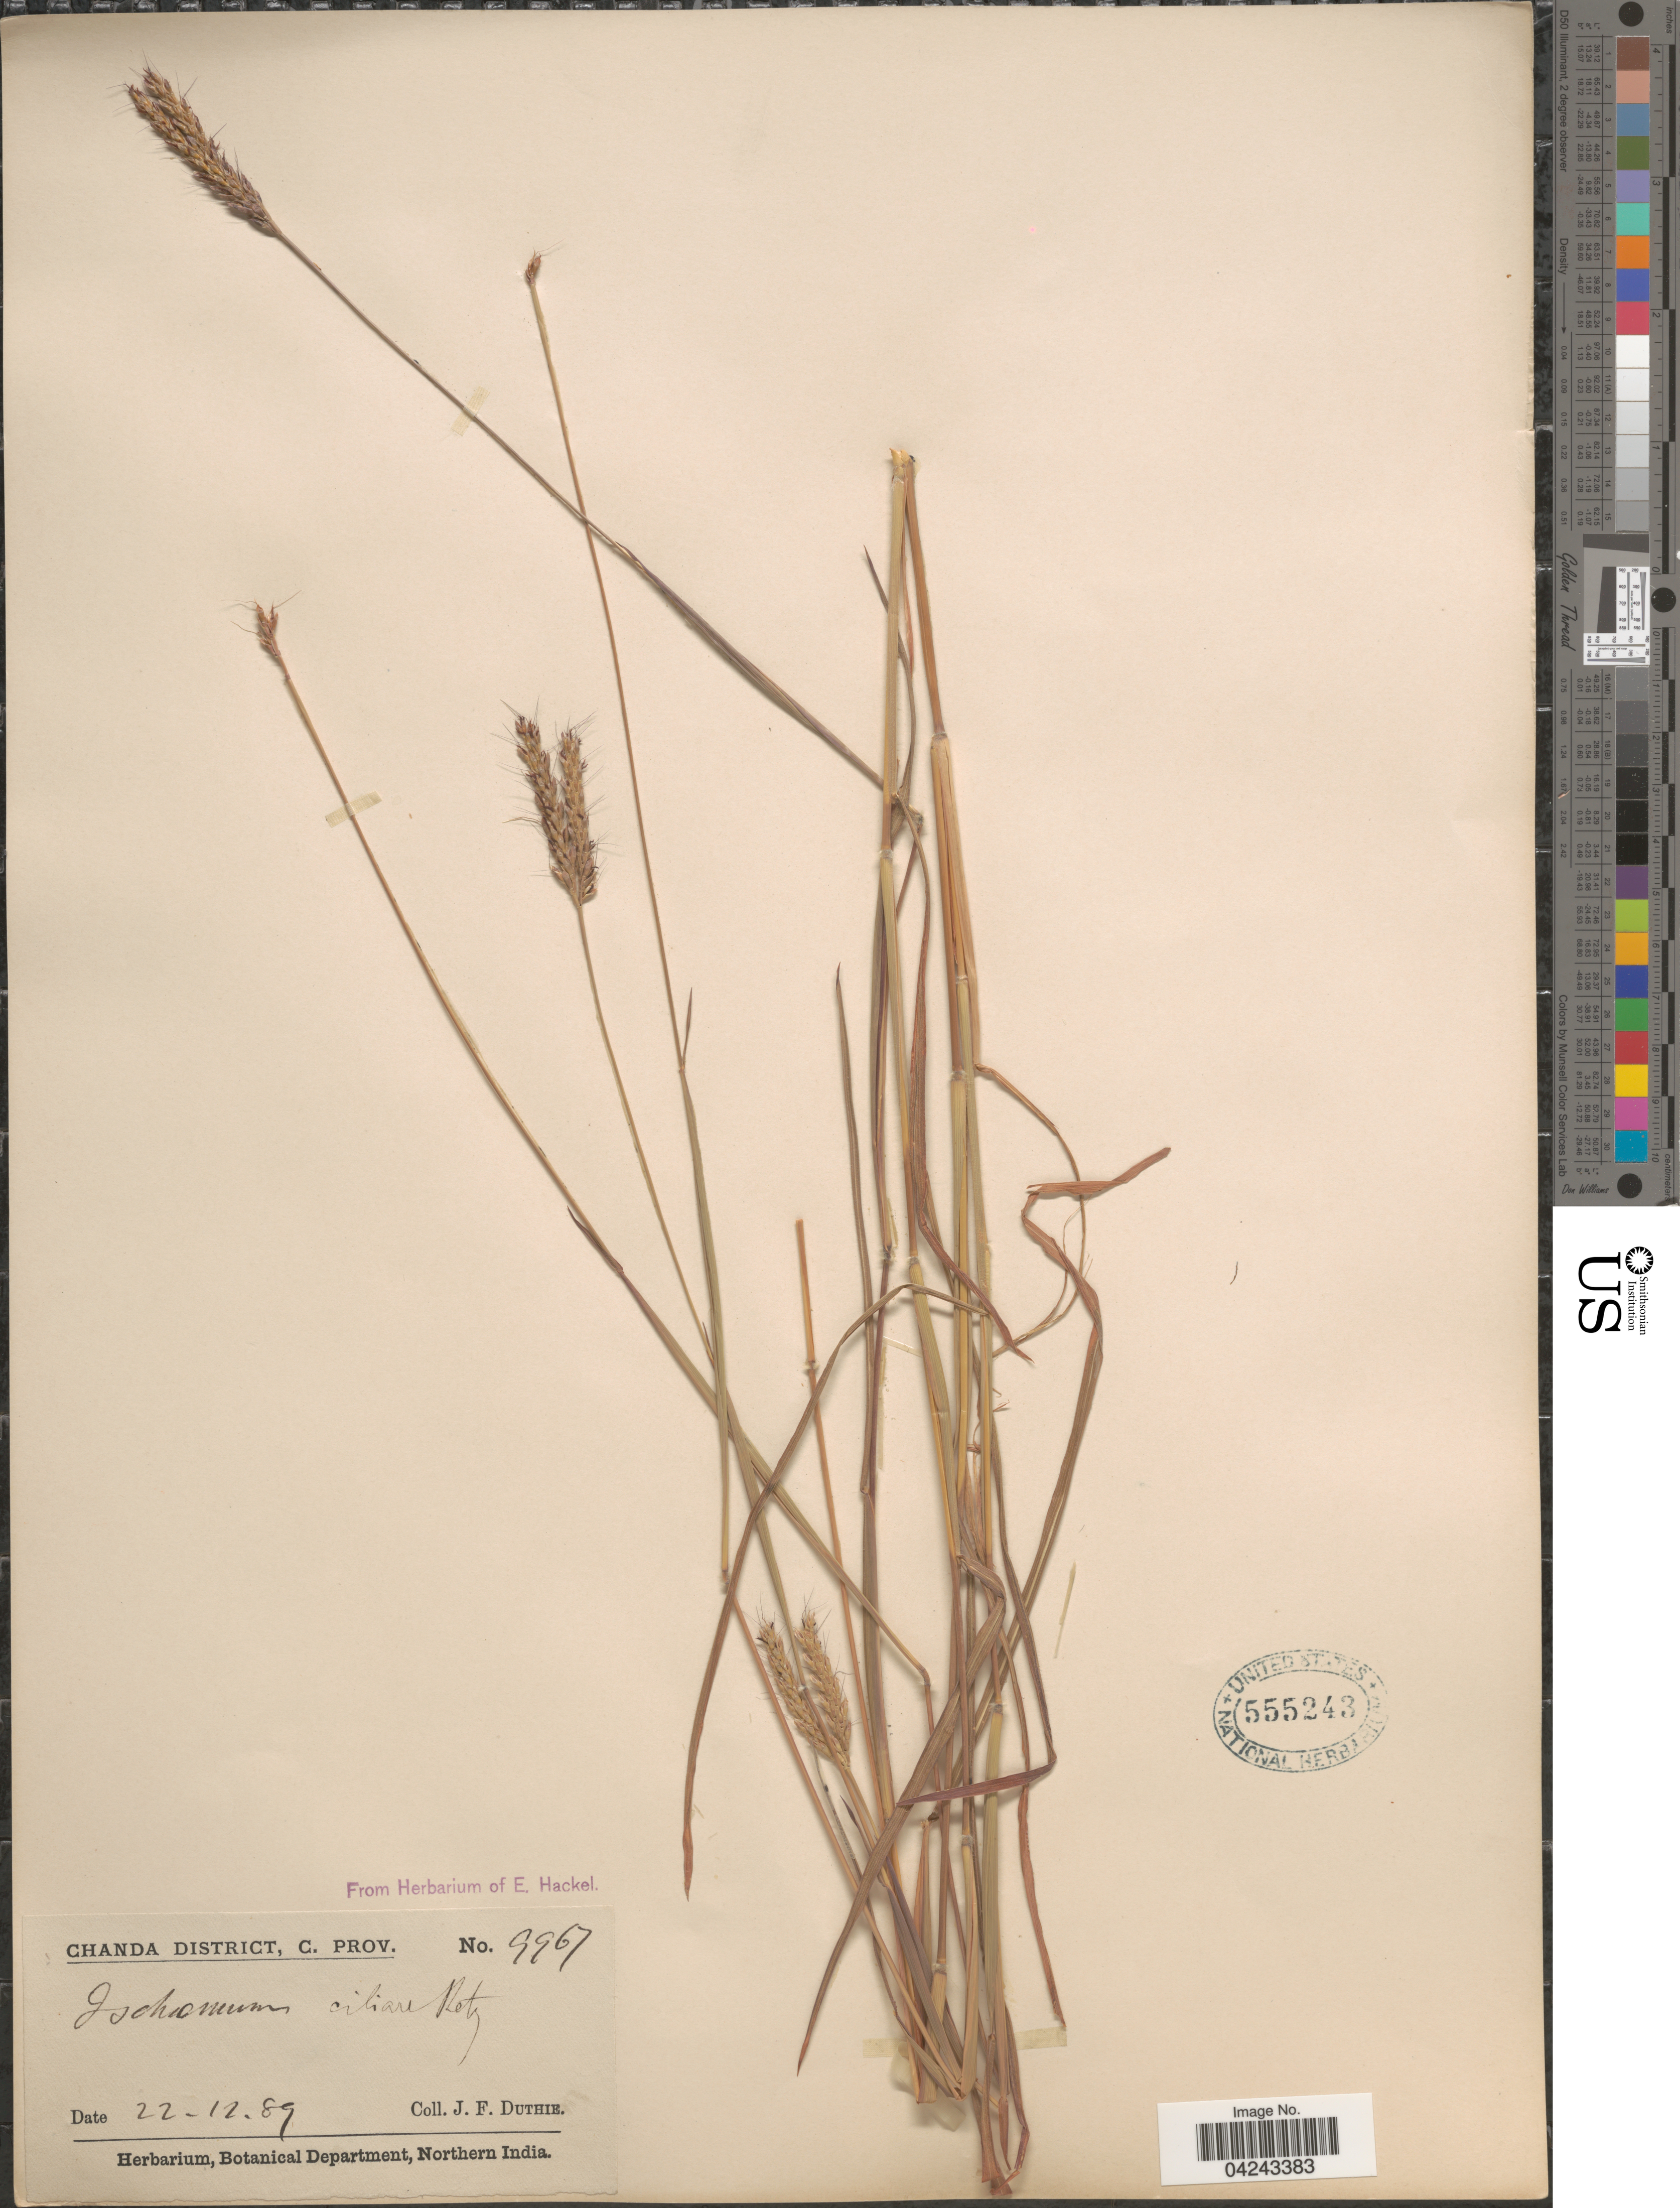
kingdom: Plantae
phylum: Tracheophyta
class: Liliopsida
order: Poales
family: Poaceae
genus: Ischaemum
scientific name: Ischaemum ciliare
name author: Retz.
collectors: J. F. Duthie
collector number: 9967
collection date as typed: Transcribed d/m/y: 22/12/89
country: India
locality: Chanda District, C. Prov.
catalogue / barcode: US 555243